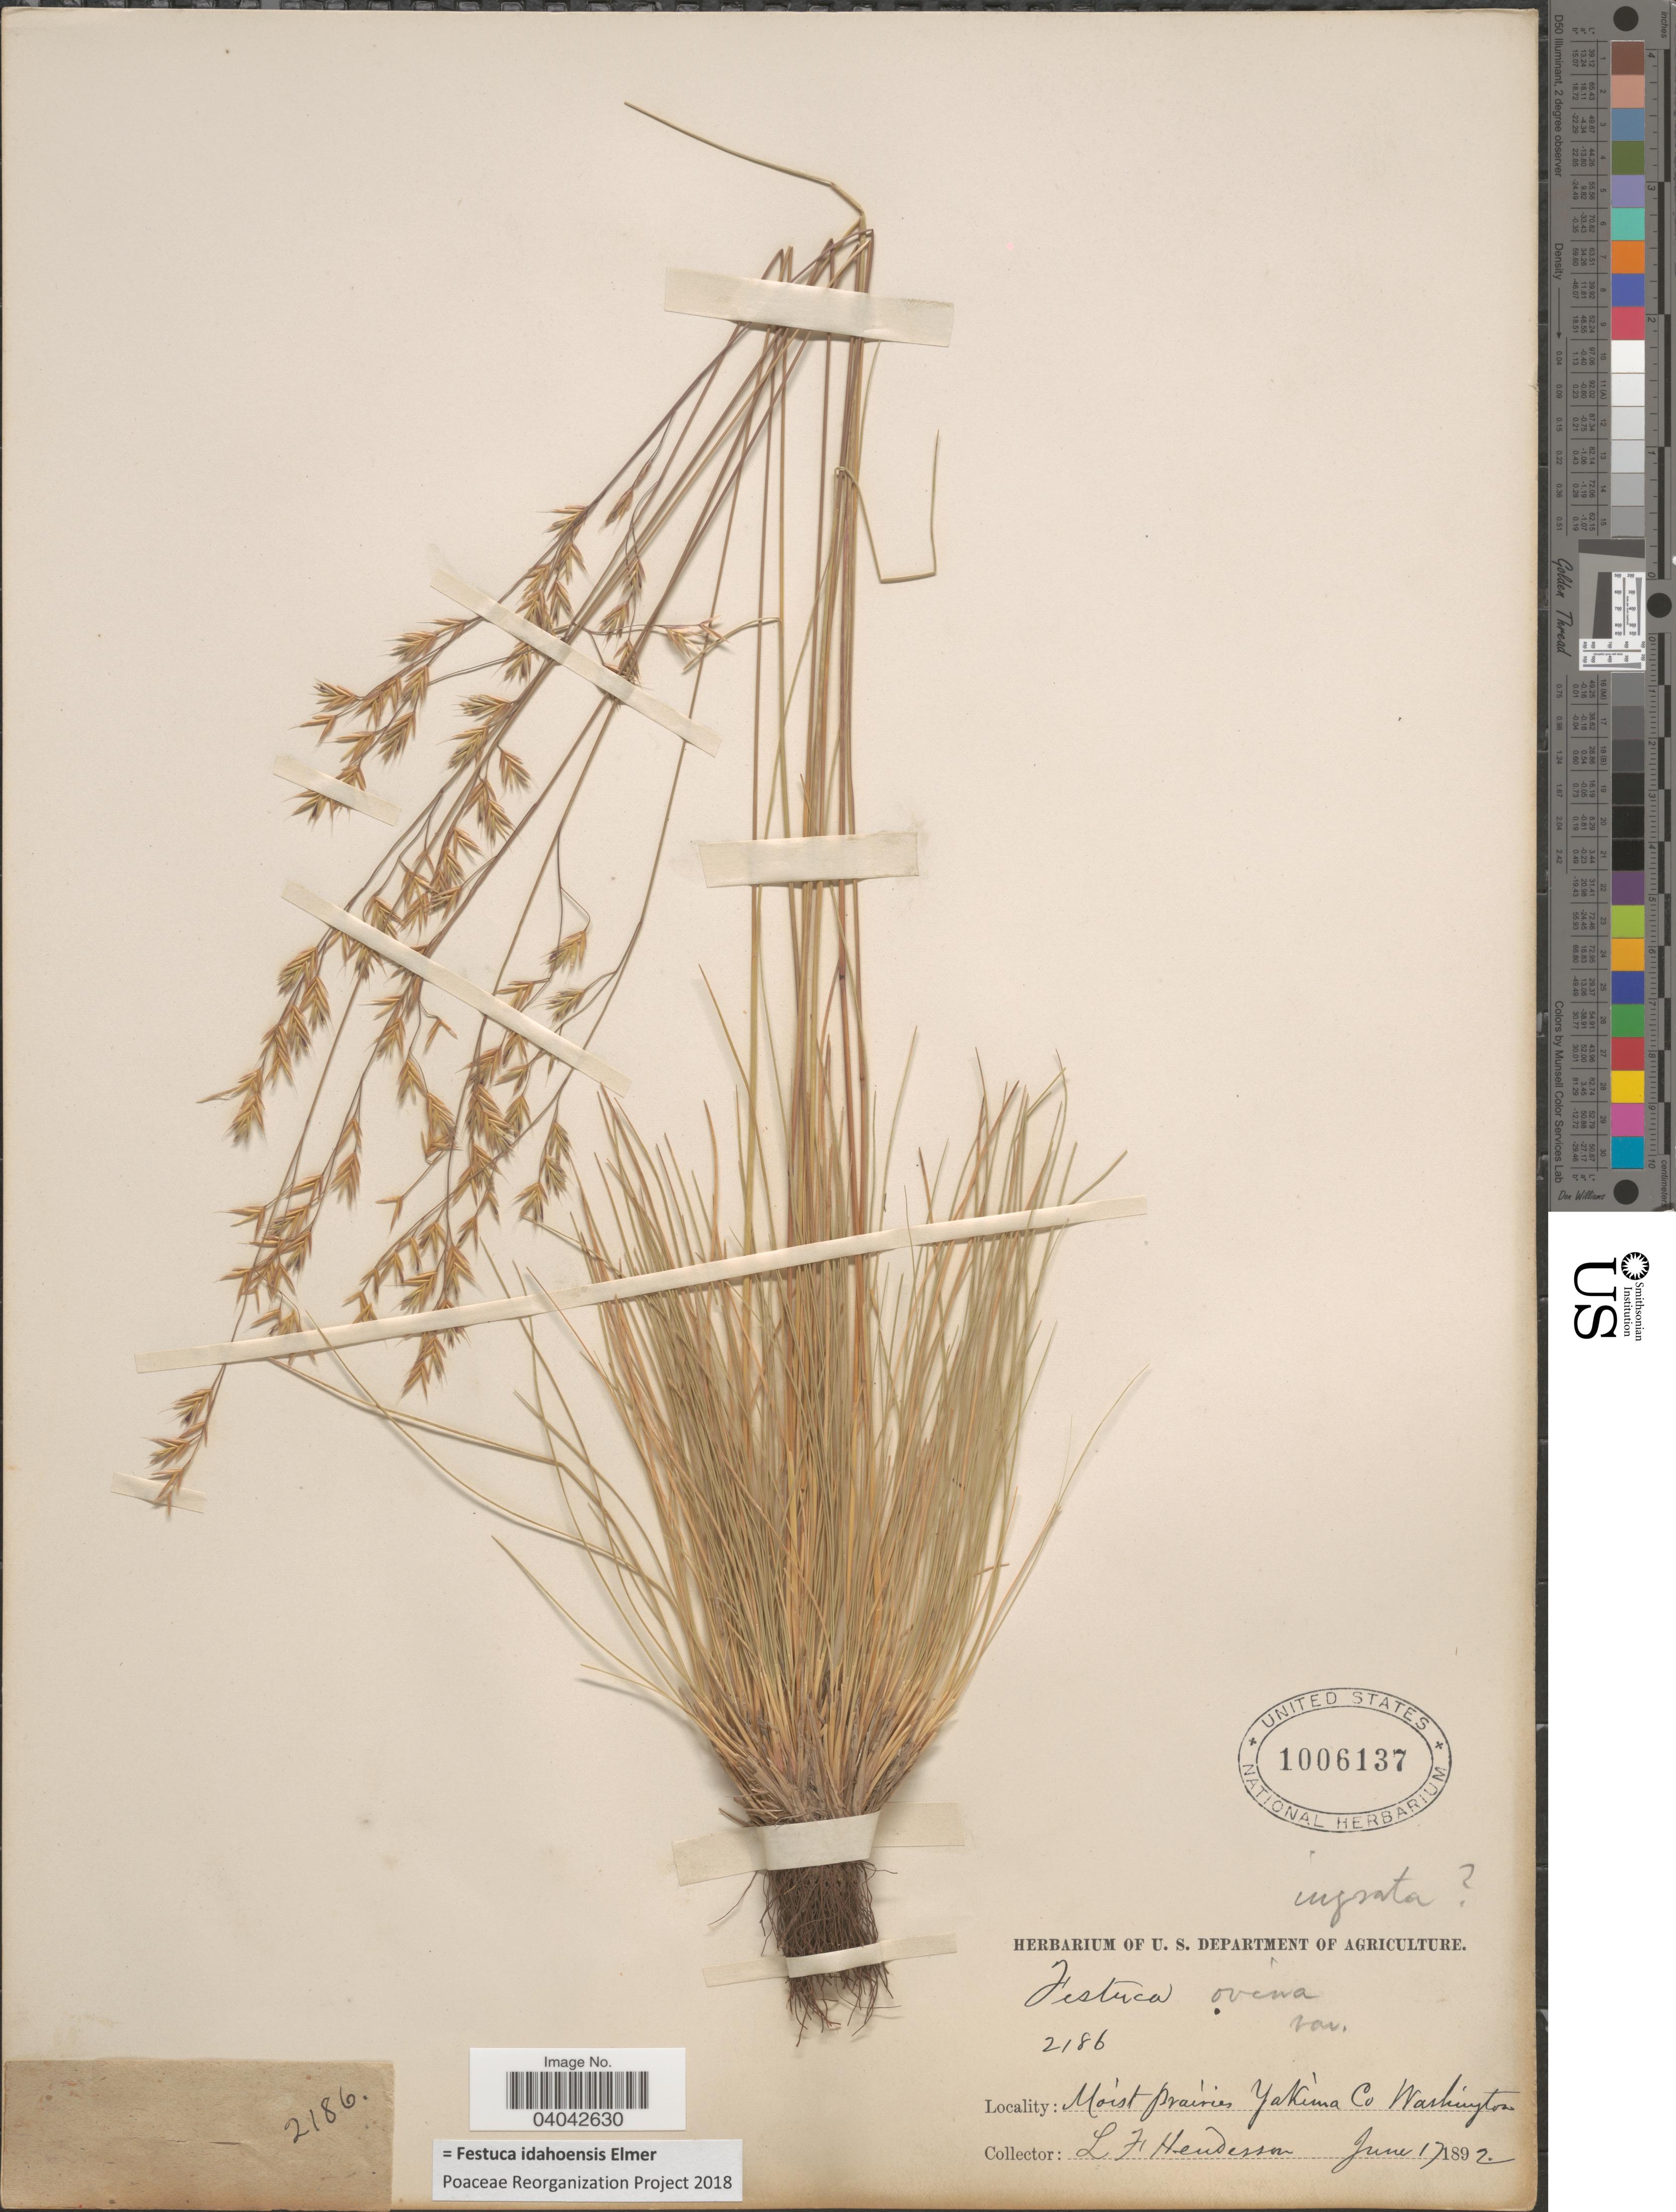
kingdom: Plantae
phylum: Tracheophyta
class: Liliopsida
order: Poales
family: Poaceae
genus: Festuca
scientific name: Festuca idahoensis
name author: Elmer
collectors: L. Henderson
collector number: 2186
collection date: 1892-06-17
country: United States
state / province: Washington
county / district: Yakima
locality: Yakima Co.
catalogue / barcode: US 1006137